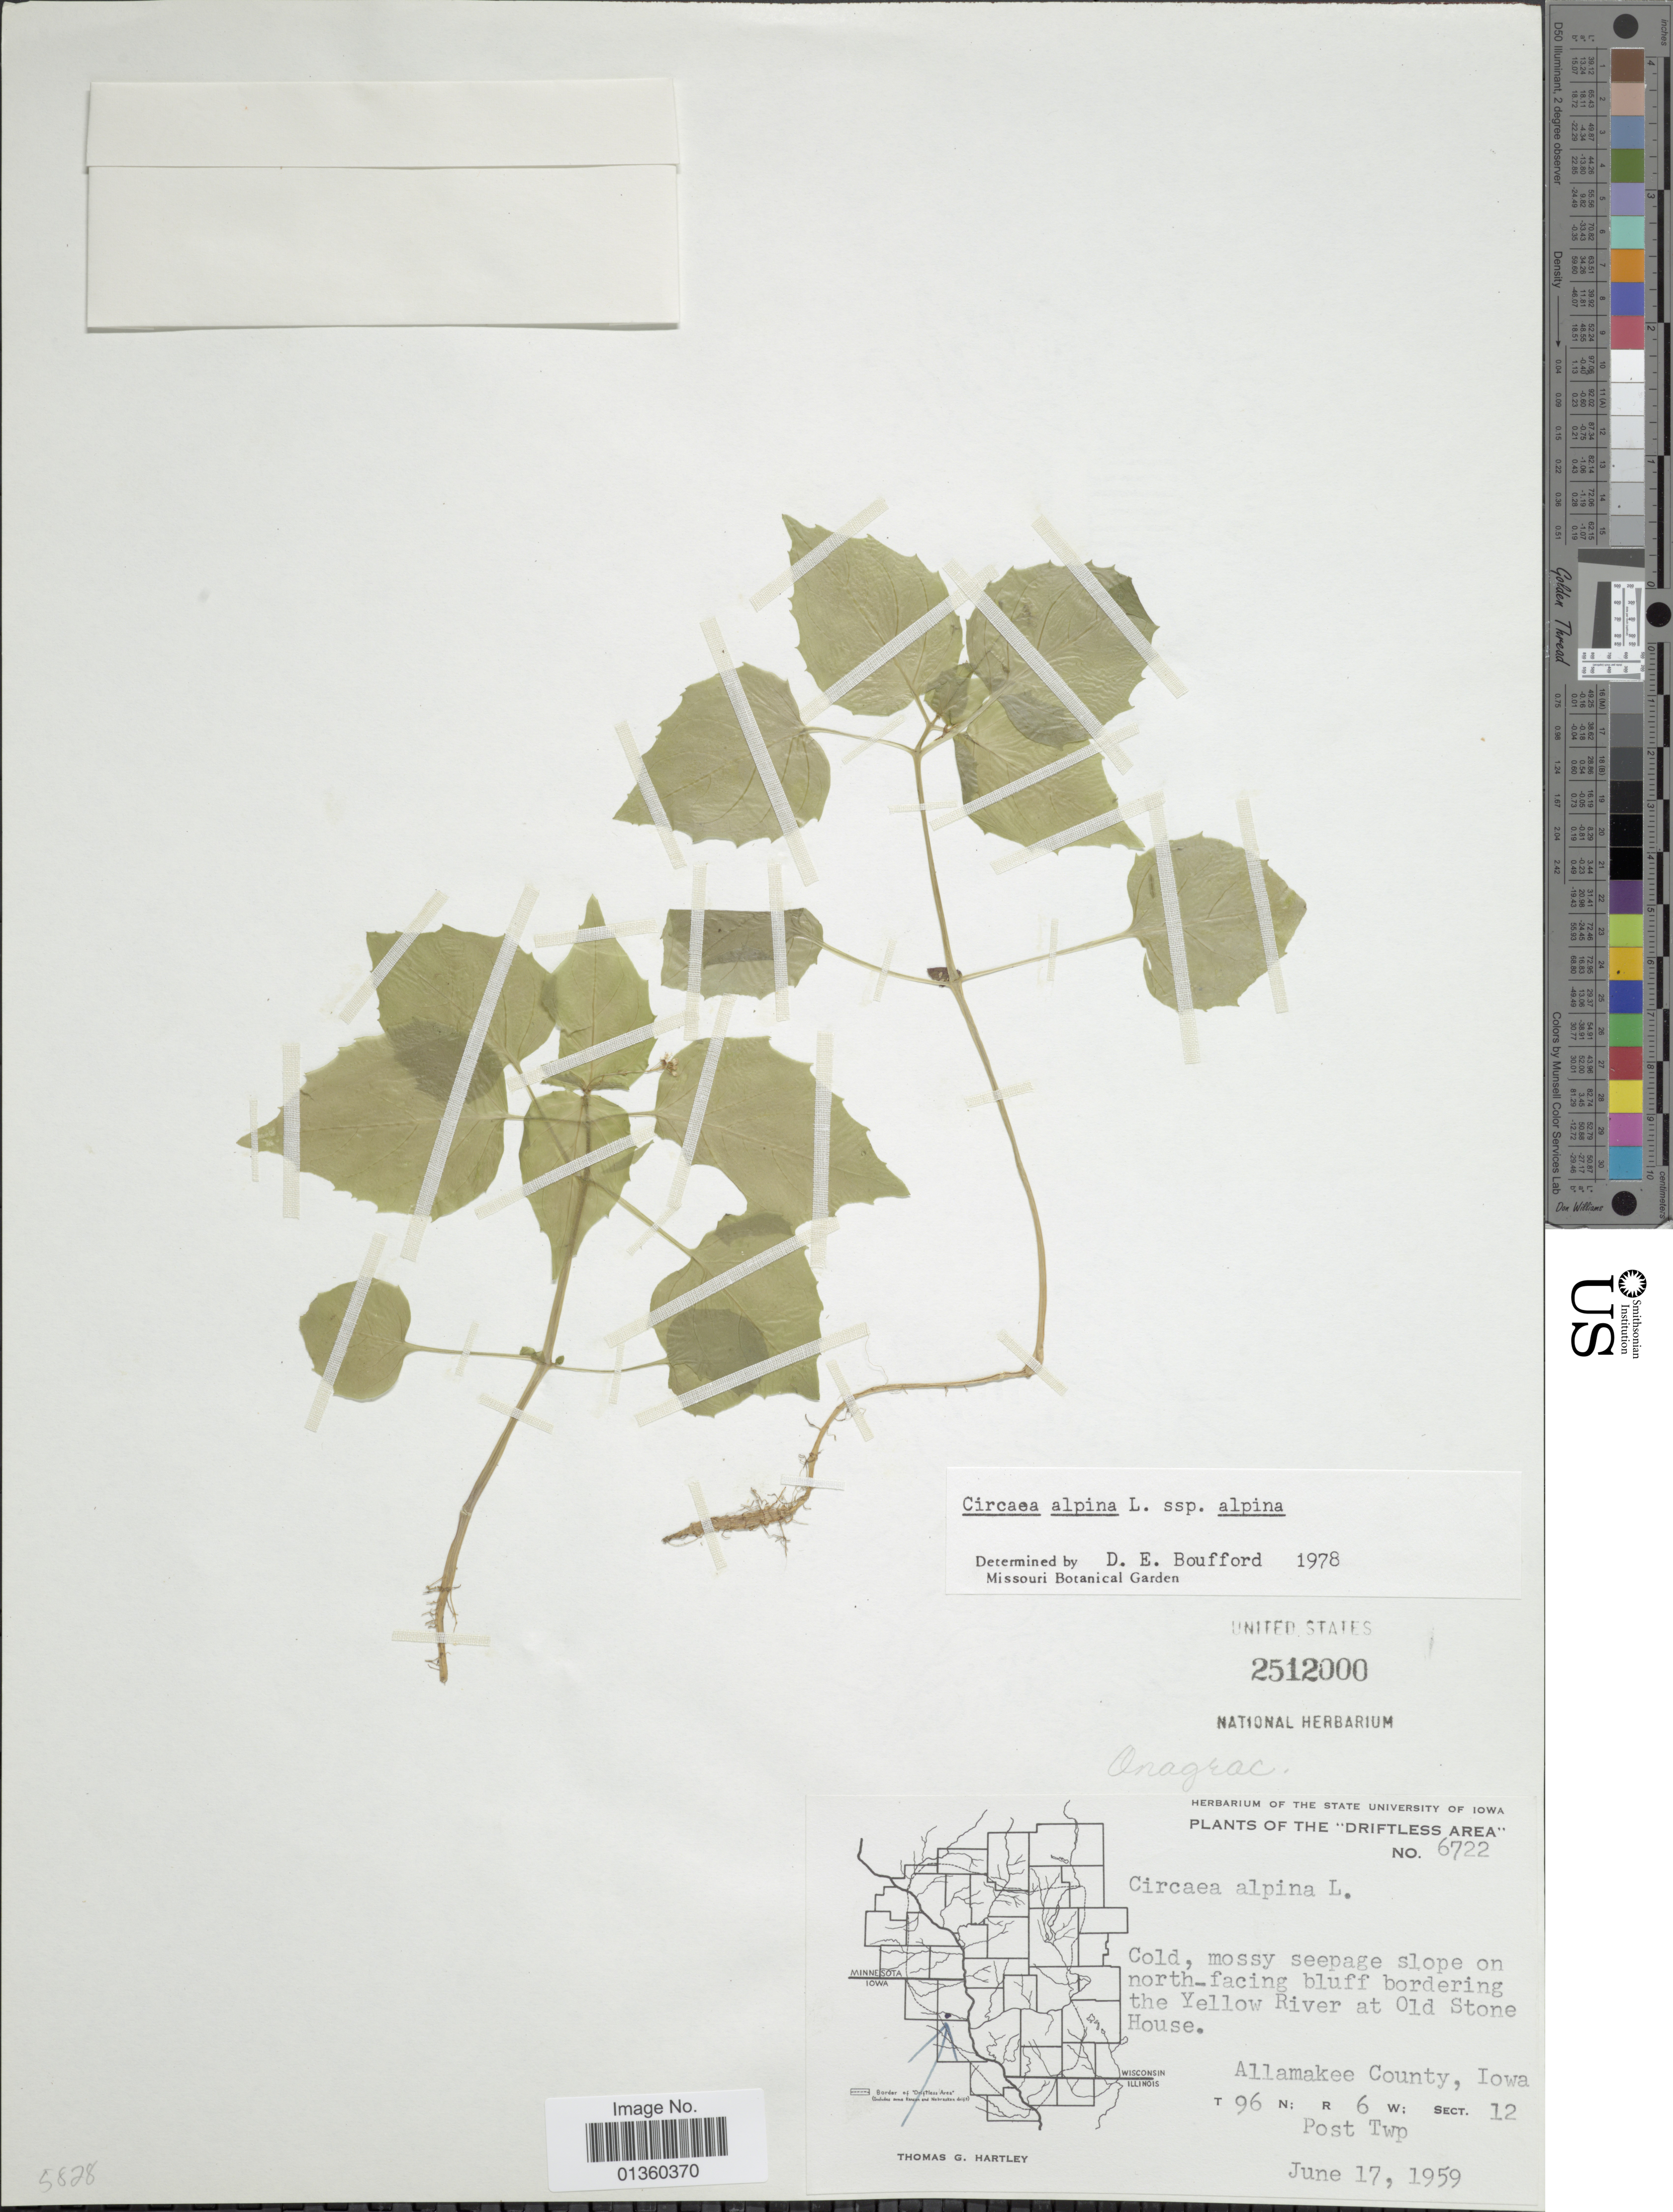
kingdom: Plantae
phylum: Tracheophyta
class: Magnoliopsida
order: Myrtales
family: Onagraceae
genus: Circaea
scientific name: Circaea alpina subsp. alpina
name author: L.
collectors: T. G. Hartley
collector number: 6722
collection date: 1959-06-17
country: United States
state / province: Iowa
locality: The "Driftless Area", Allamakee County, Post Twp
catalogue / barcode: US 2512000